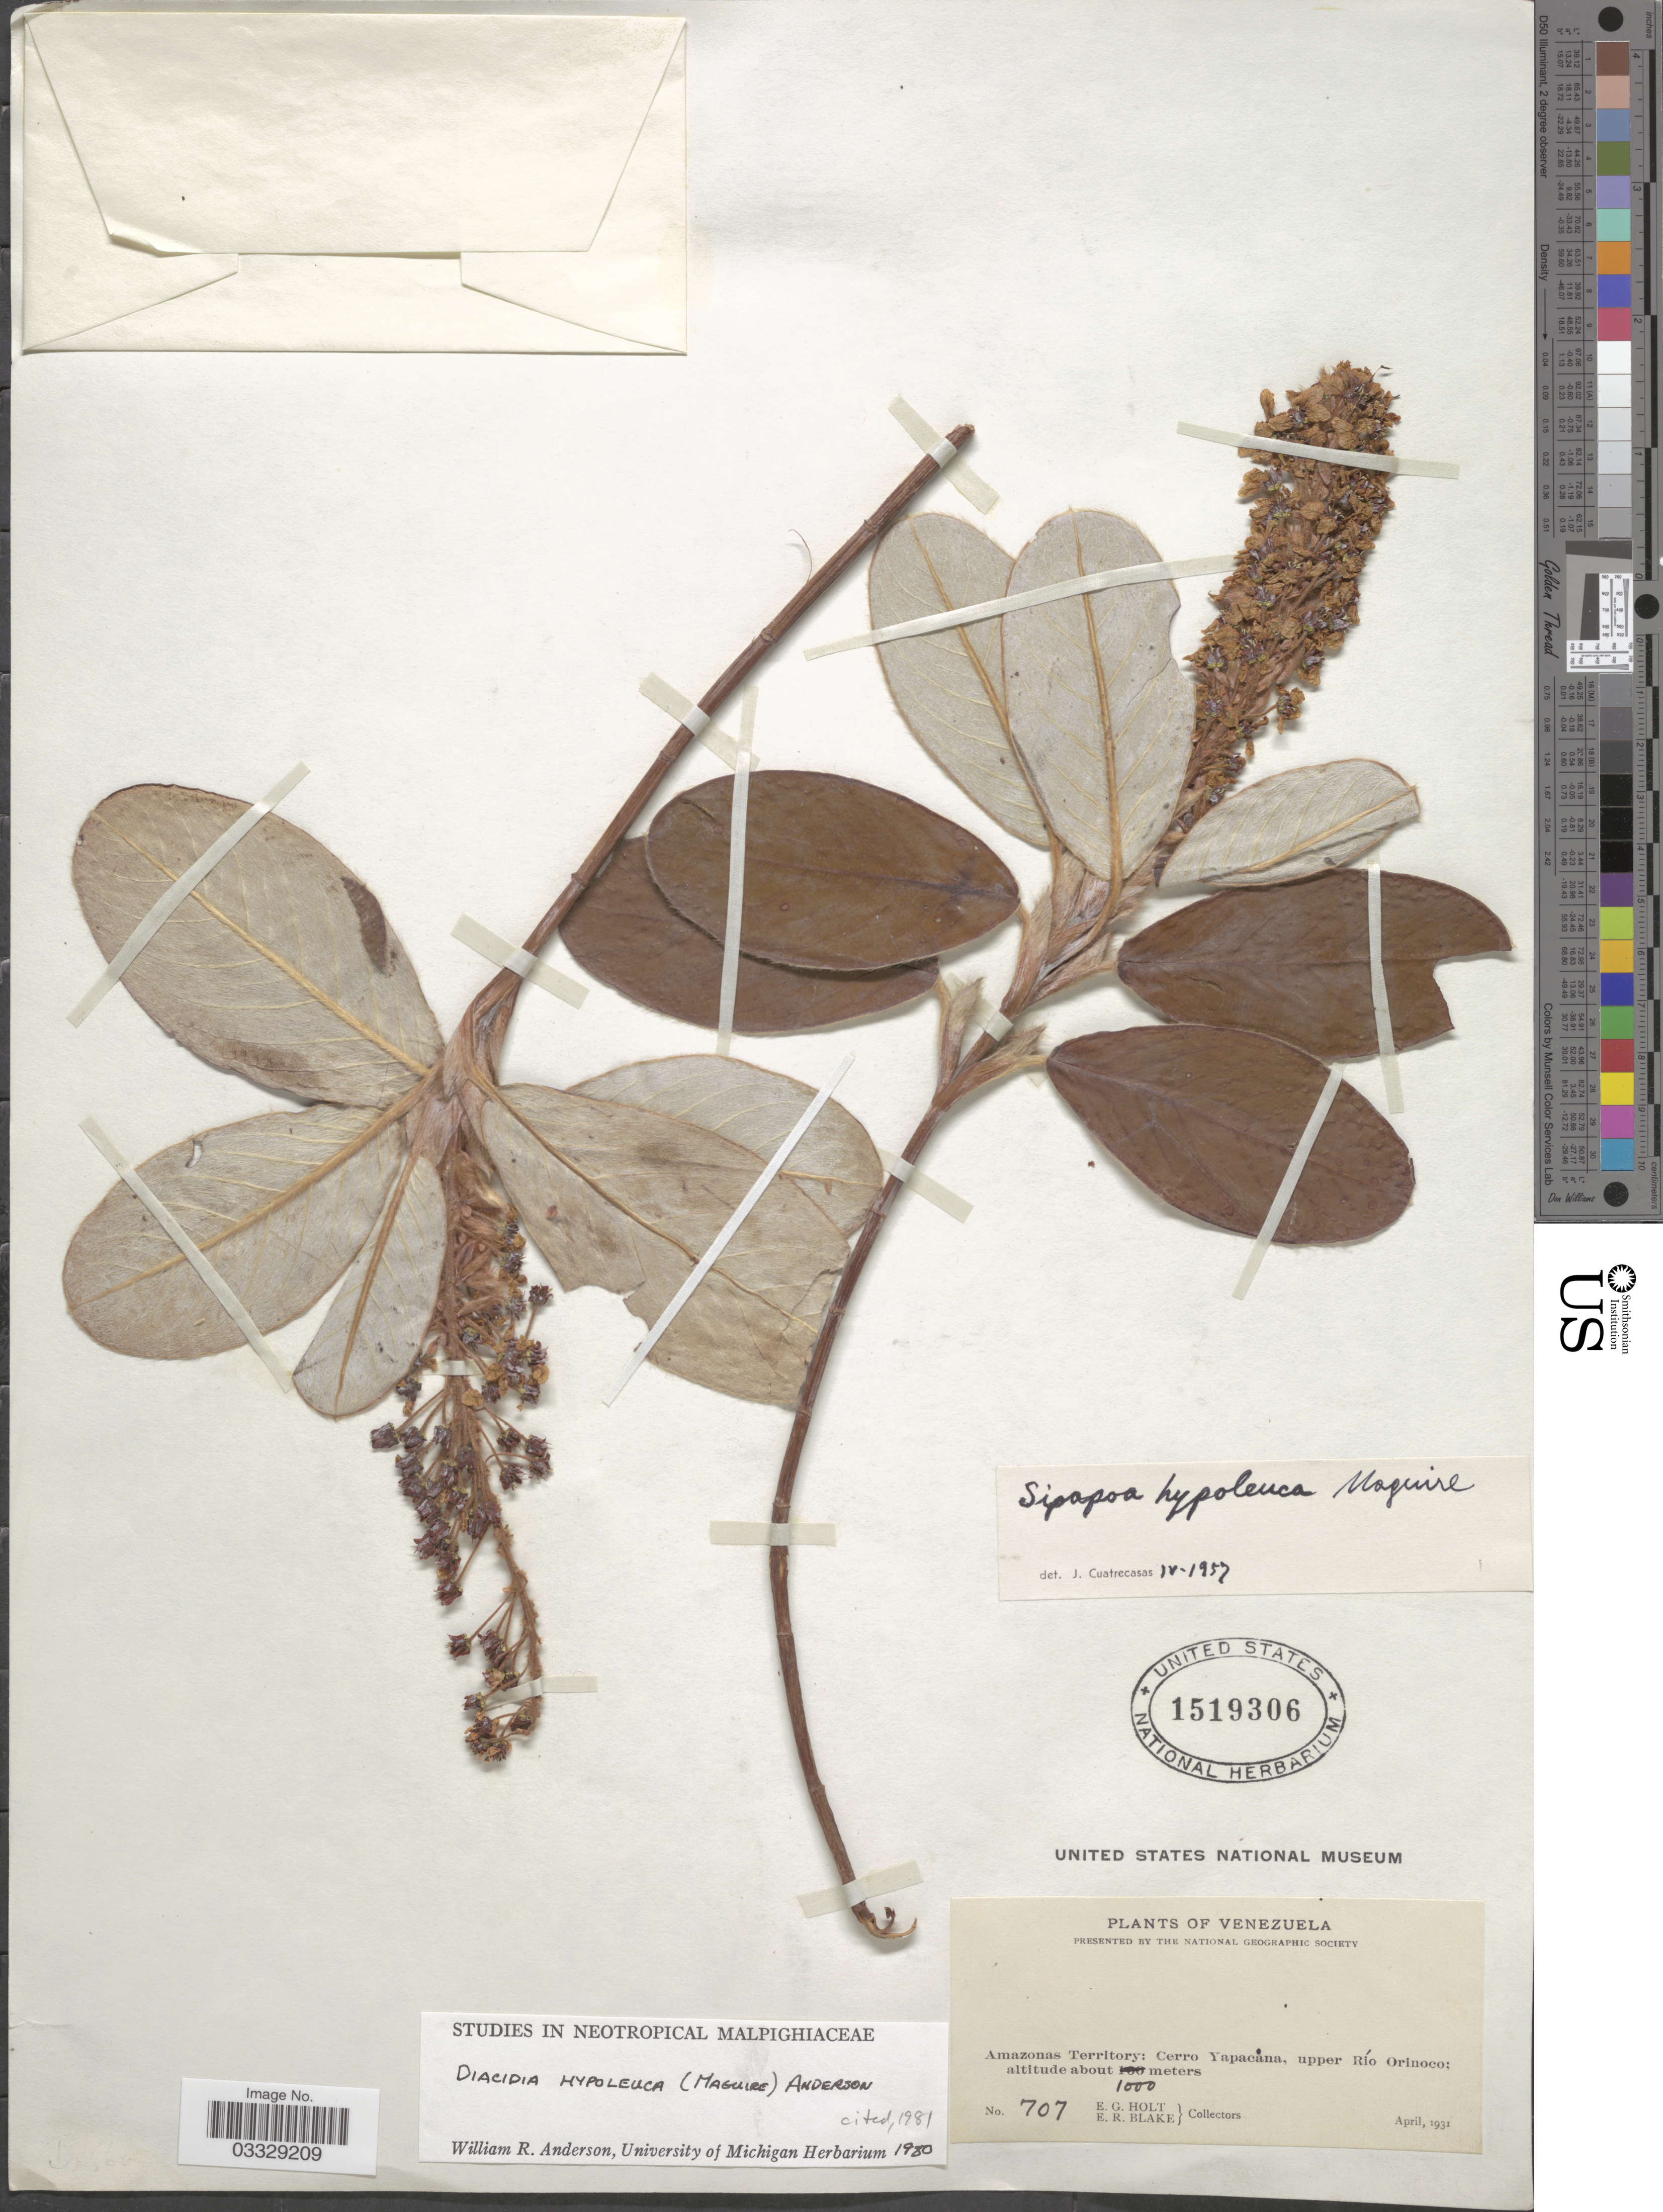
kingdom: Plantae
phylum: Tracheophyta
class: Magnoliopsida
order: Malpighiales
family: Malpighiaceae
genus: Diacidia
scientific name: Diacidia hypoleuca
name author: (Maguire) W.R. Anderson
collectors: E. G. Holt & E. R. Blake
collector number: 707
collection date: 1931-04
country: Venezuela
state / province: Amazonas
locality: Amazonas Territory: Cerro Yapacana, upper Río Orinoco.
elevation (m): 1000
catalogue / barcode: US 1519306